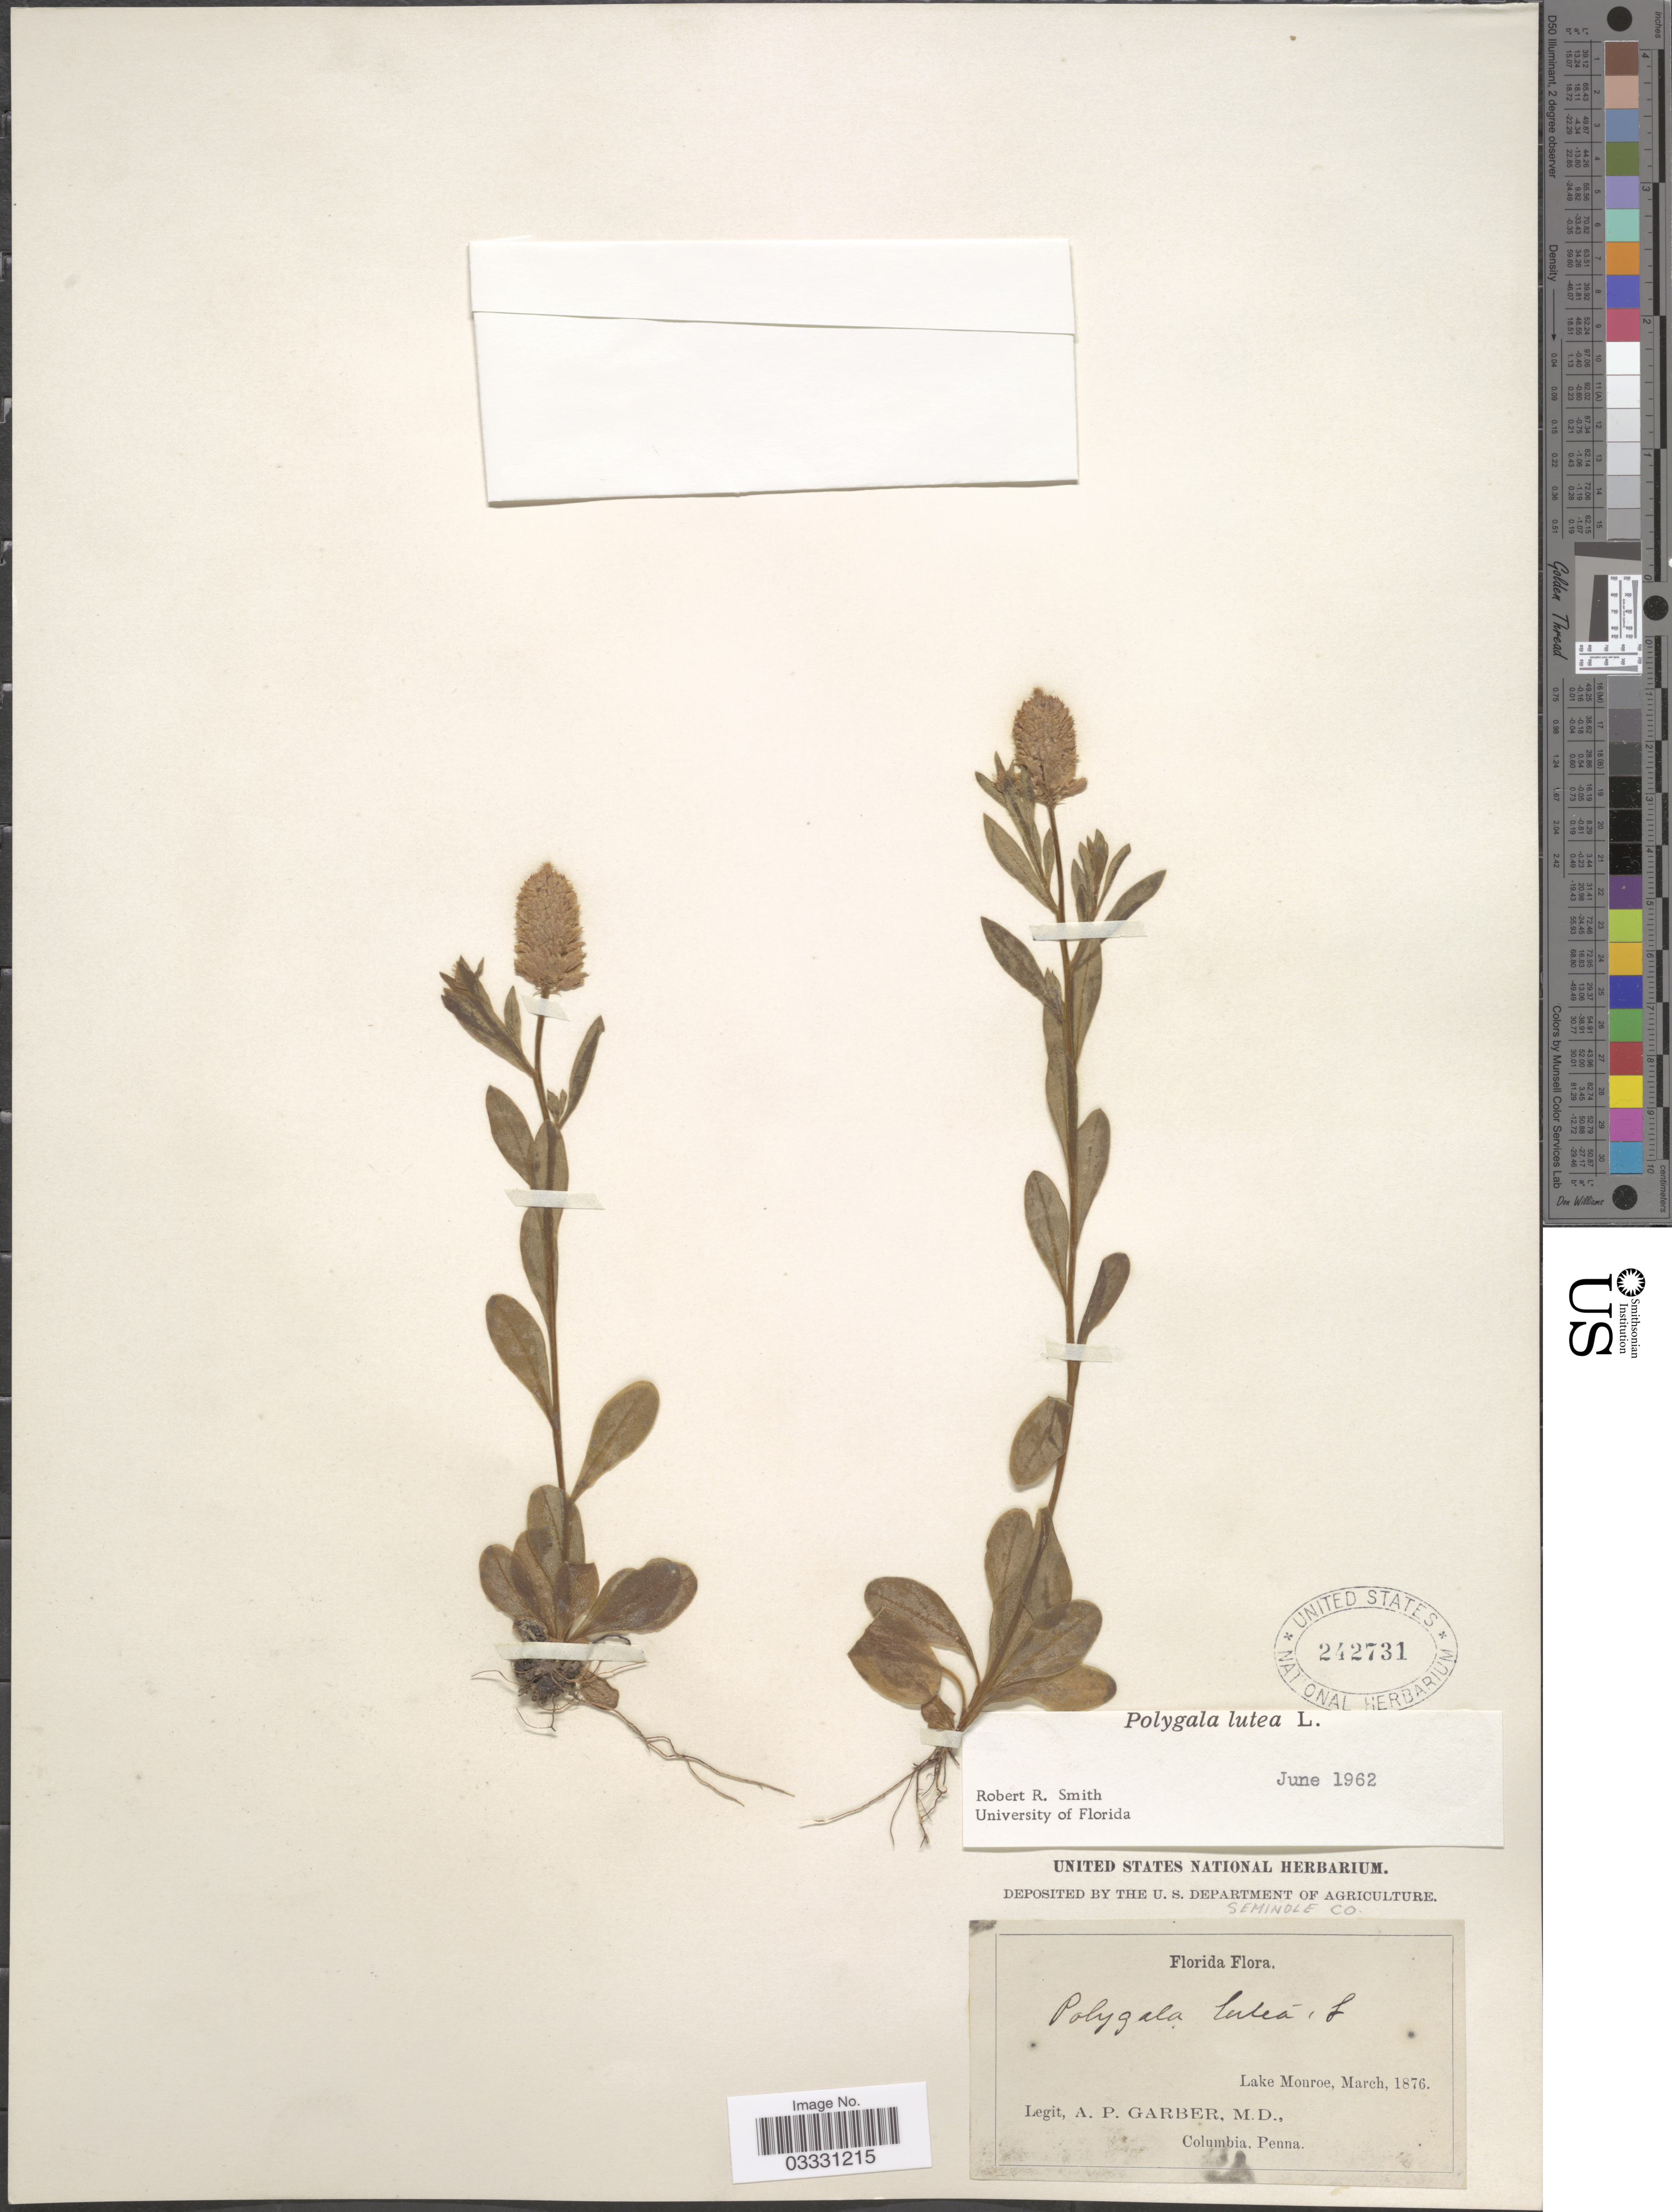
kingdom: Plantae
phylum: Tracheophyta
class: Magnoliopsida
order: Fabales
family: Polygalaceae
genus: Polygala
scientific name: Polygala lutea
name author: L.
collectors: A. P. Garber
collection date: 1876-03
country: United States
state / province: Florida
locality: Seminole Co. Lake Monroe.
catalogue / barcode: US 242731